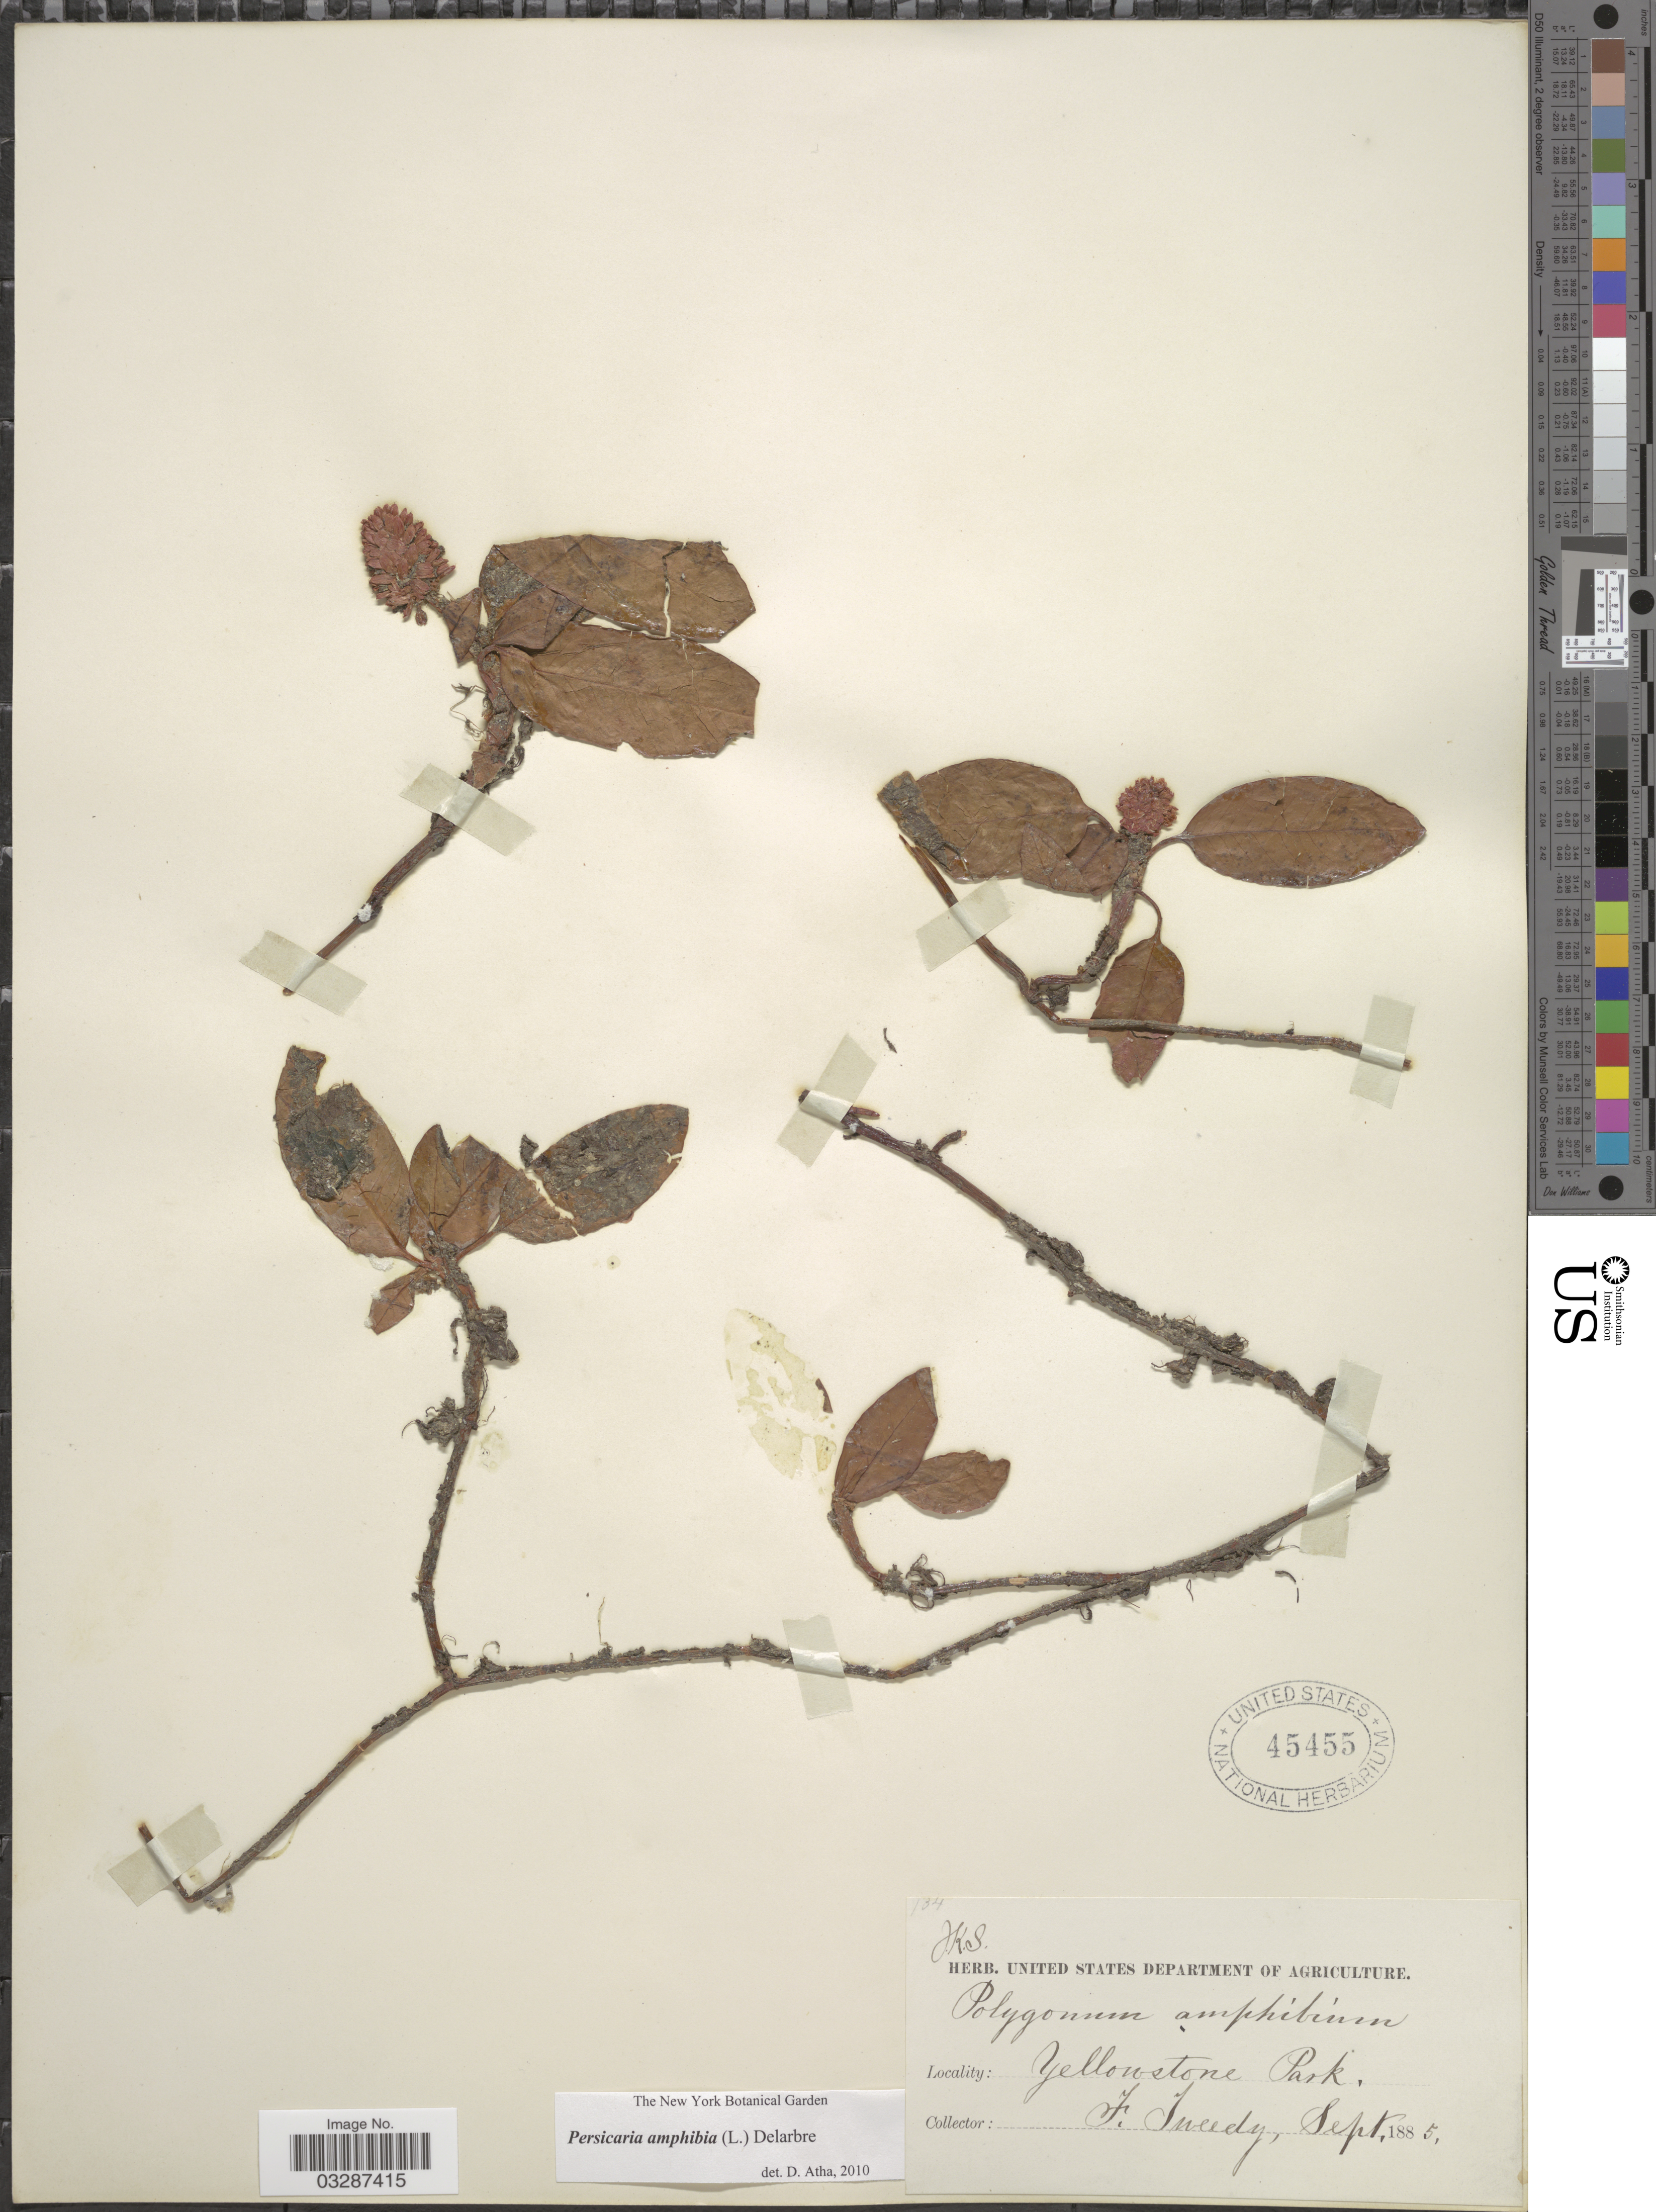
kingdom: Plantae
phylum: Tracheophyta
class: Magnoliopsida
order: Caryophyllales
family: Polygonaceae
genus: Persicaria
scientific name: Persicaria amphibia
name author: (L.) Delarbre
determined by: Atha, D. E.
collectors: F. Tweedy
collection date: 1885-09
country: United States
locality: Yellowstone Park.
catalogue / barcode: US 45455